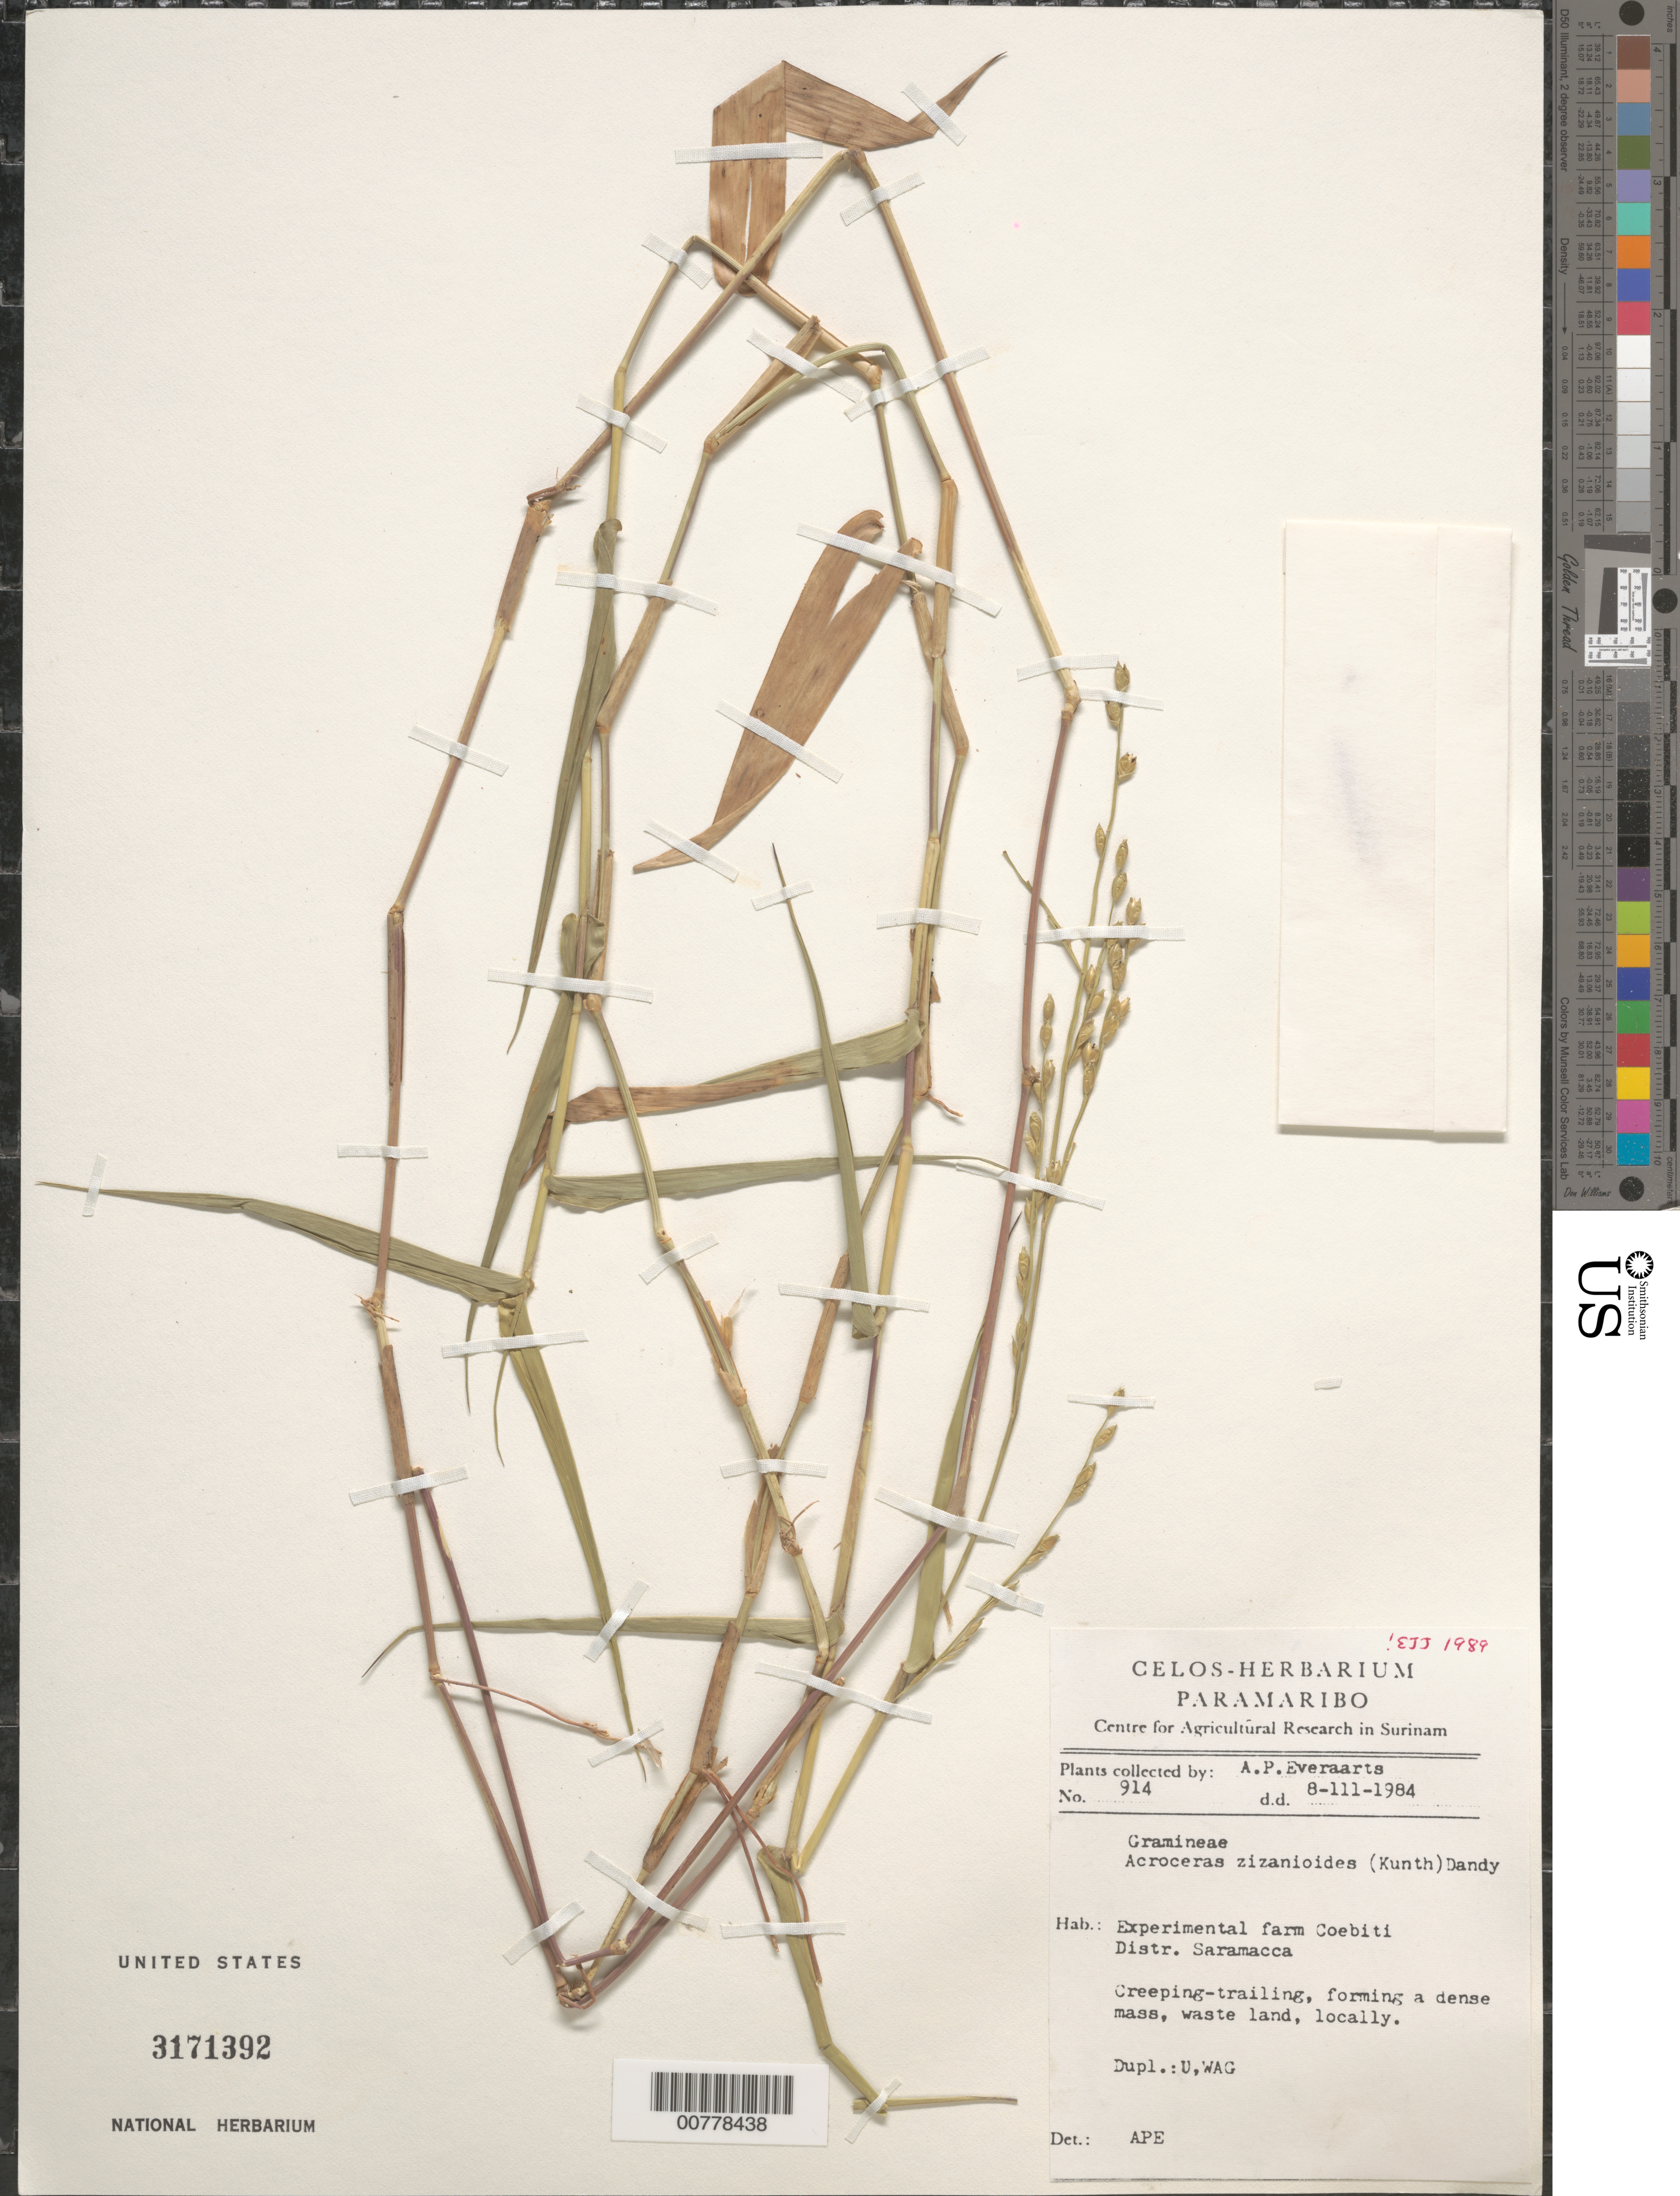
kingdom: Plantae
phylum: Tracheophyta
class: Liliopsida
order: Poales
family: Poaceae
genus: Acroceras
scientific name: Acroceras zizanioides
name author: (Kunth) Dandy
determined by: Judziewicz, E. J.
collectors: A. Everaarts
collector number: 914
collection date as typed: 8-Mar-84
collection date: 1984-03-08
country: Suriname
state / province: Saramacca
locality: Coebiti Experimental Farm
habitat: Waste land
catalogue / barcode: US 3171392